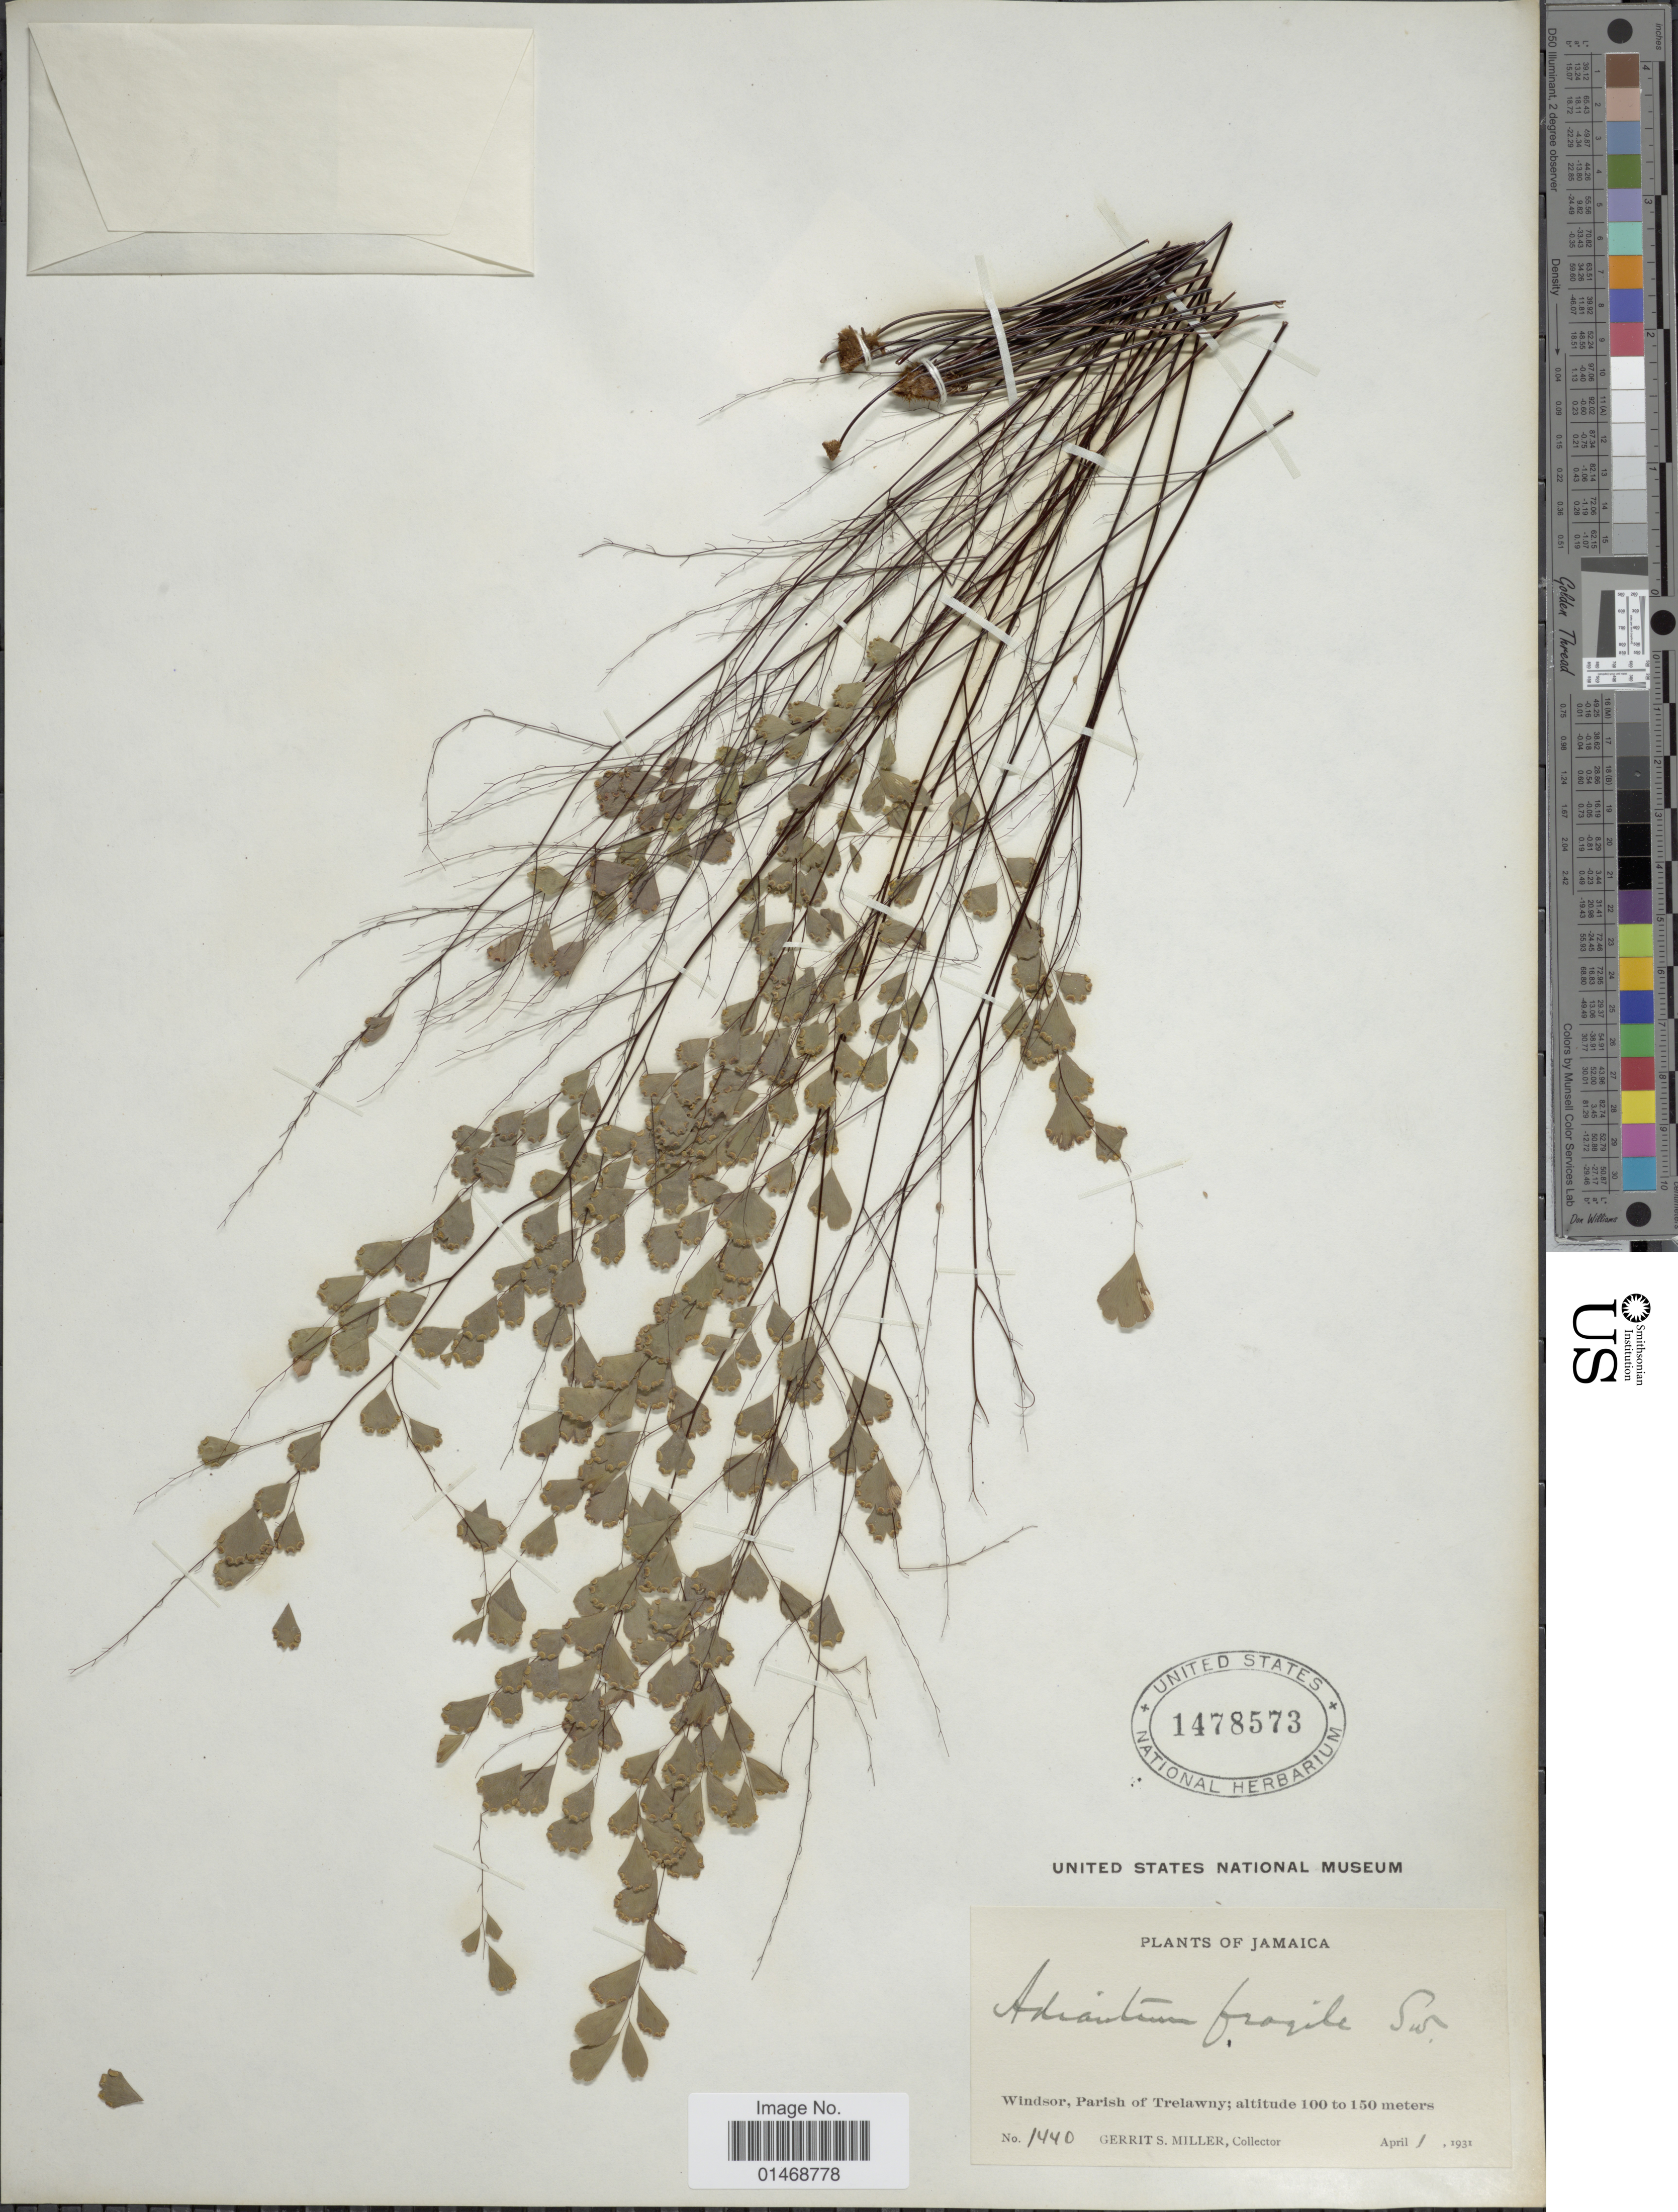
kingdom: Plantae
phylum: Tracheophyta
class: Polypodiopsida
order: Polypodiales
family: Pteridaceae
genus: Adiantum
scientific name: Adiantum fragile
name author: Sw.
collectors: G. S. Miller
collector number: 1440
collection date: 1931-04-01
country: Jamaica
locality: Windsor, Parish of Trelawny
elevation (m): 100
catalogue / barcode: US 1478573